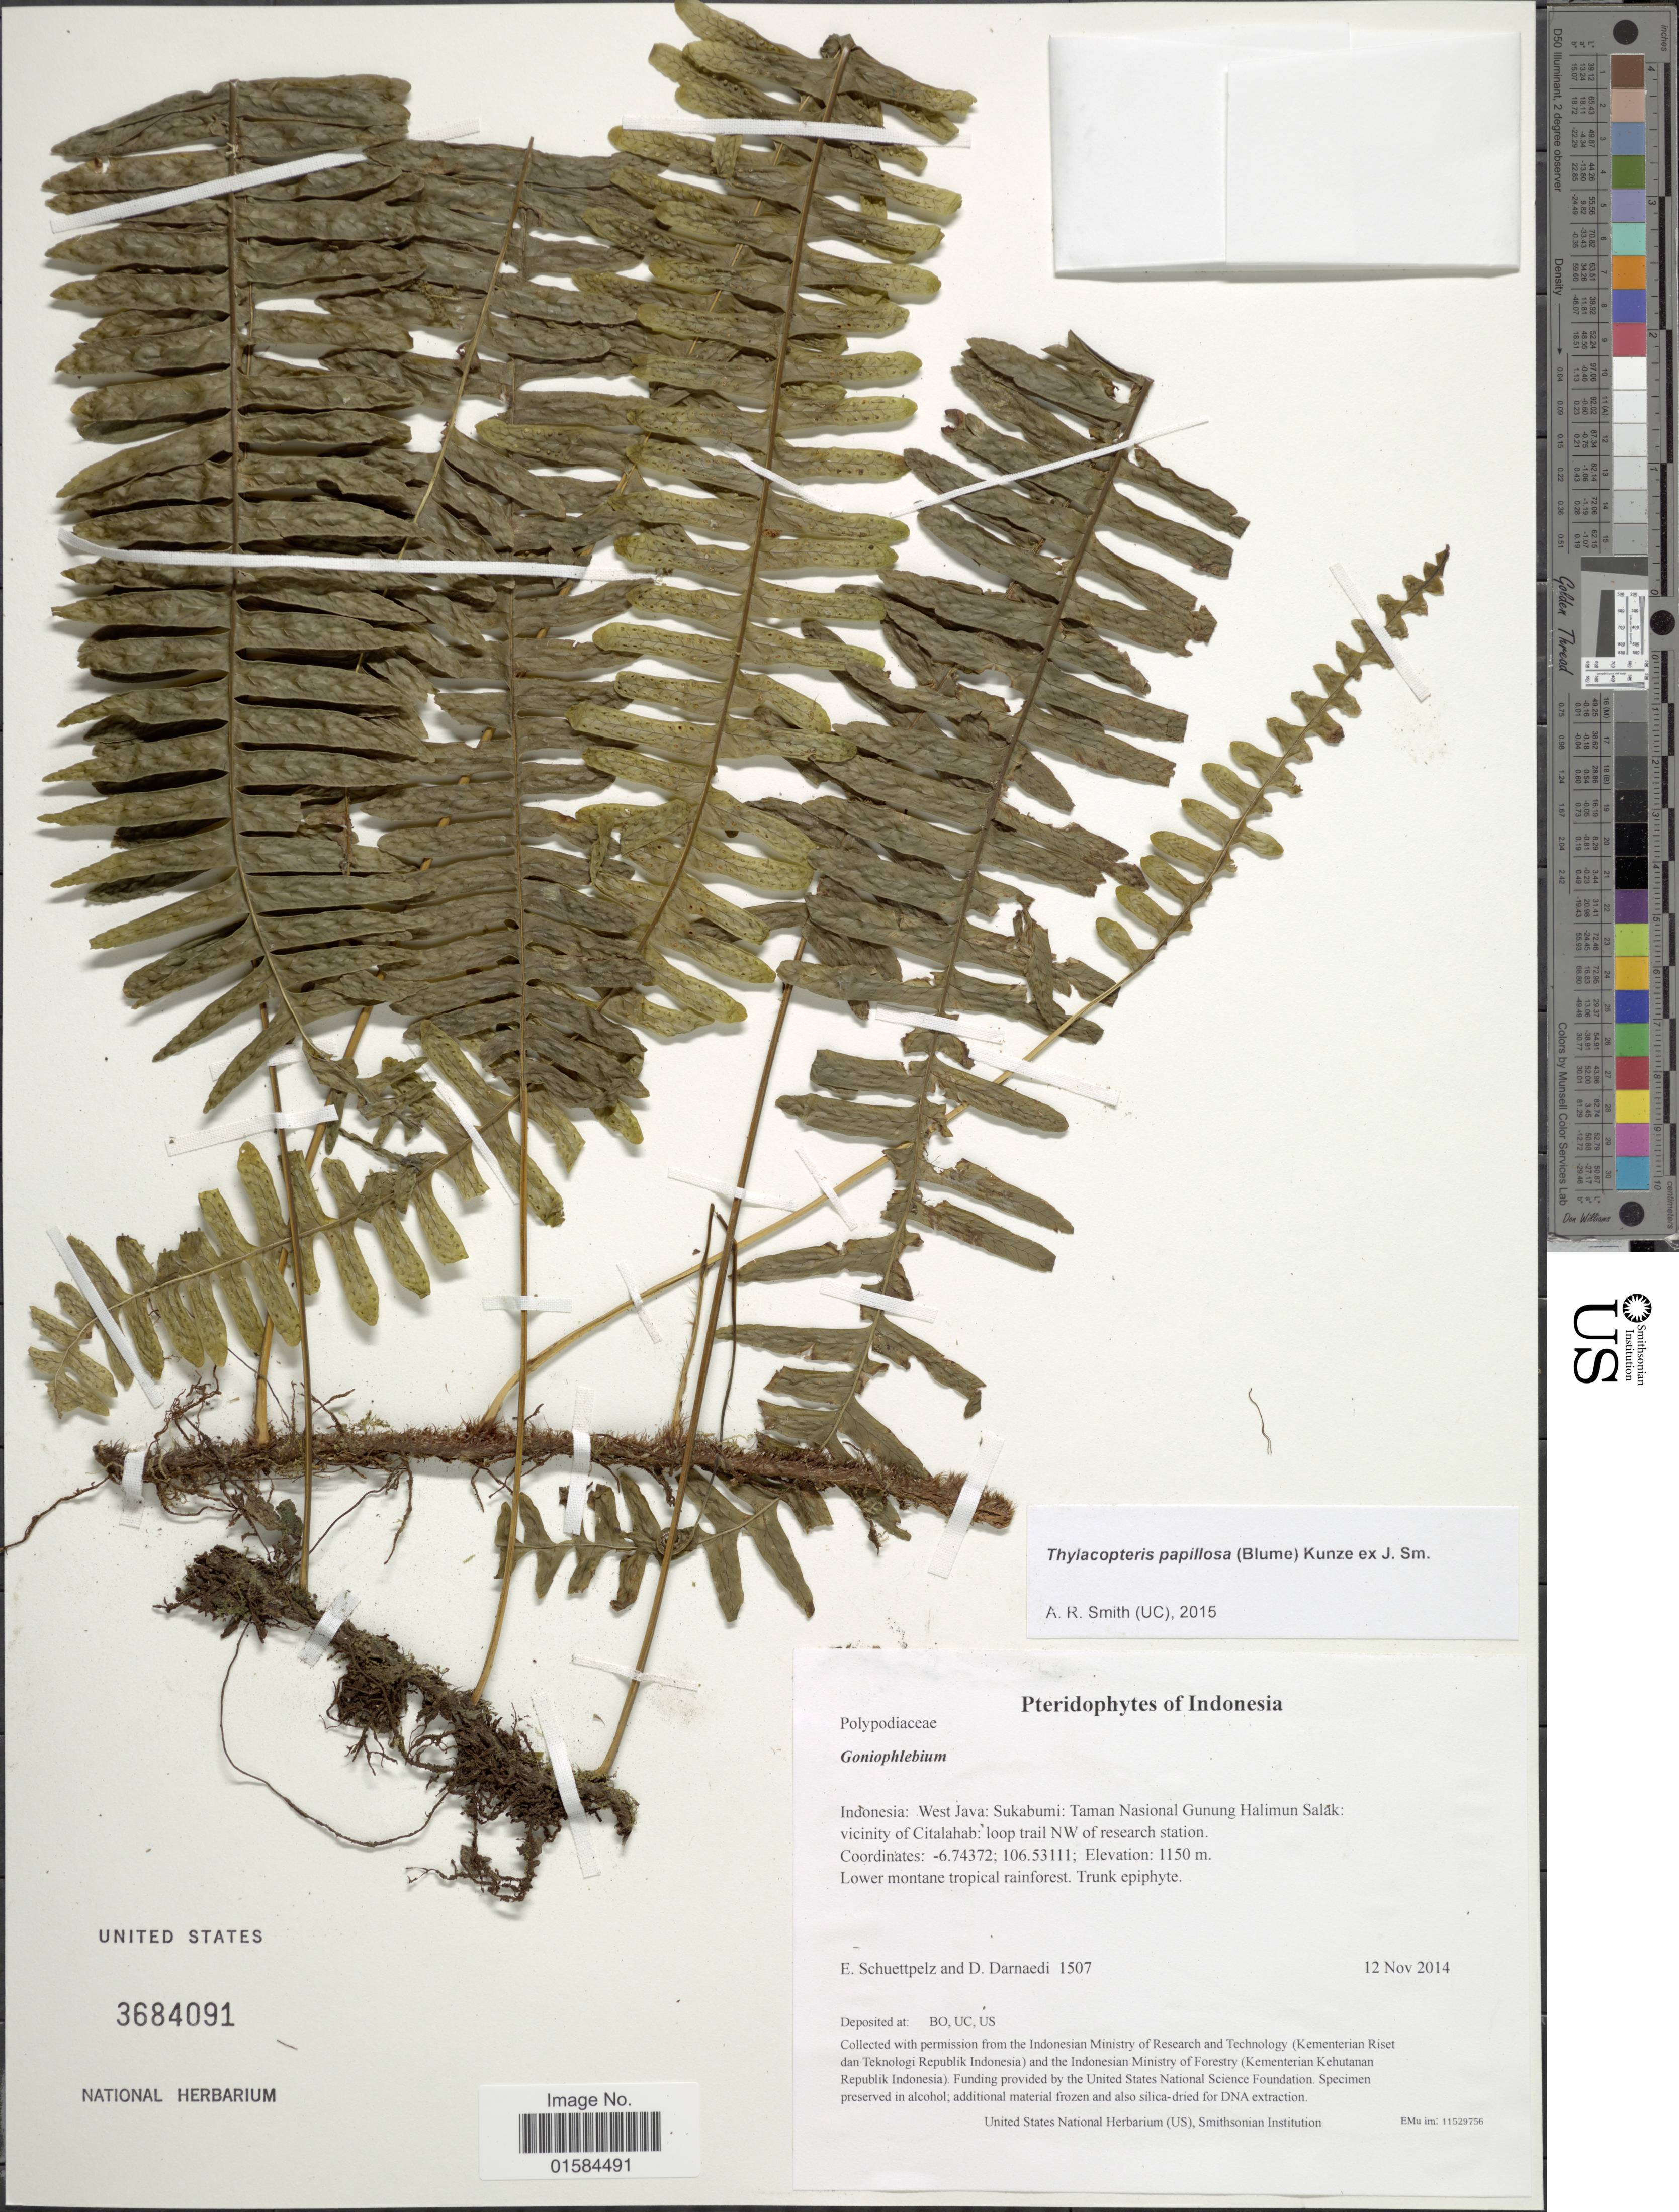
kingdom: Plantae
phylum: Tracheophyta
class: Polypodiopsida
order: Polypodiales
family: Polypodiaceae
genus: Thylacopteris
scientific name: Thylacopteris papillosa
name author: (Blume) Kunze ex J. Sm.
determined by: Smith, Alan R., (UC)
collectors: E. Schuettpelz & D. Darnaedi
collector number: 1507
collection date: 2014-11-12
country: Indonesia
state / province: Java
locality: Indonesia: West Java: Sukabumi: Taman Nasional Gunung Halimun Salak: vicinity of Citalahab: loop trail NW of research station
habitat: Lower montane tropical rainforest.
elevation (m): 1150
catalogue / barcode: US 3684091